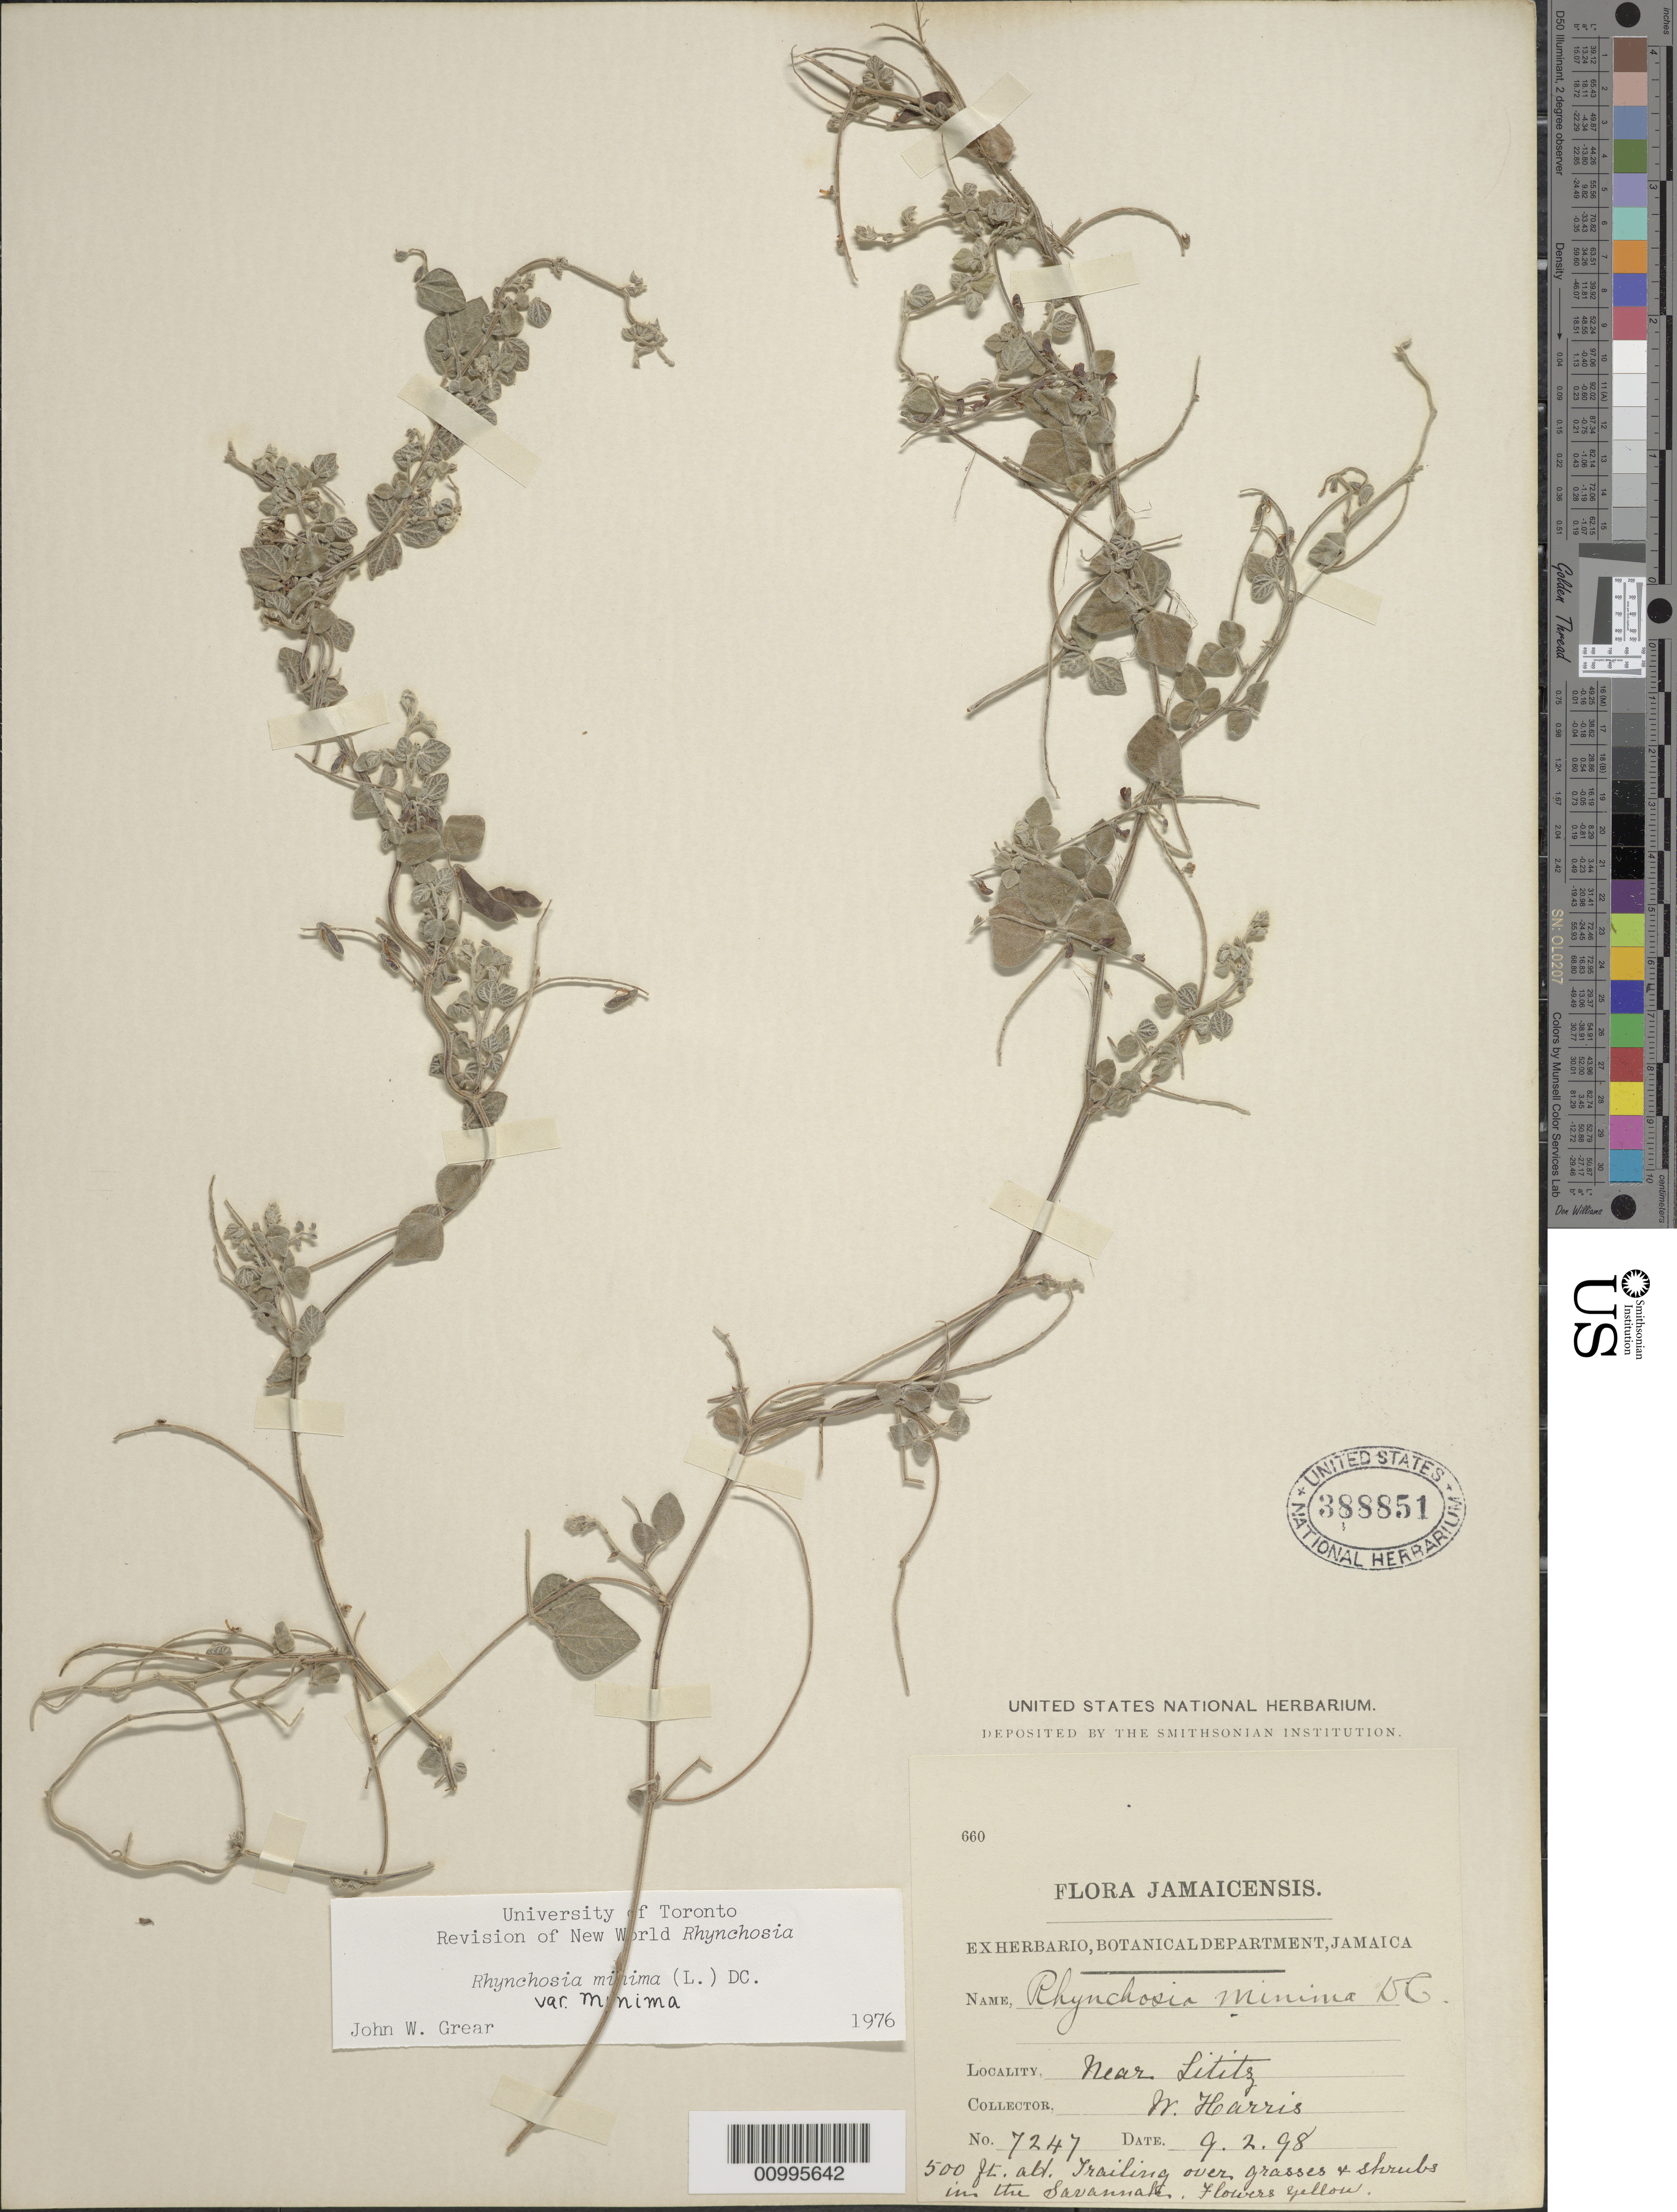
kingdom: Plantae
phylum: Tracheophyta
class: Magnoliopsida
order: Fabales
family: Fabaceae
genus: Rhynchosia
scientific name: Rhynchosia minima var. minima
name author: (L.) DC.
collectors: W. H. Harris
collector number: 7247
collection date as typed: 09 Feb 1898 or 02 Sep 1898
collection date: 1898-02-09 or 1898-09-02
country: Jamaica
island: Jamaica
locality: Near Lititz. Trailing over grasses and shrubs in the Savannah.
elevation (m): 152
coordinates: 0 N, 0 E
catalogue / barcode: US 388851